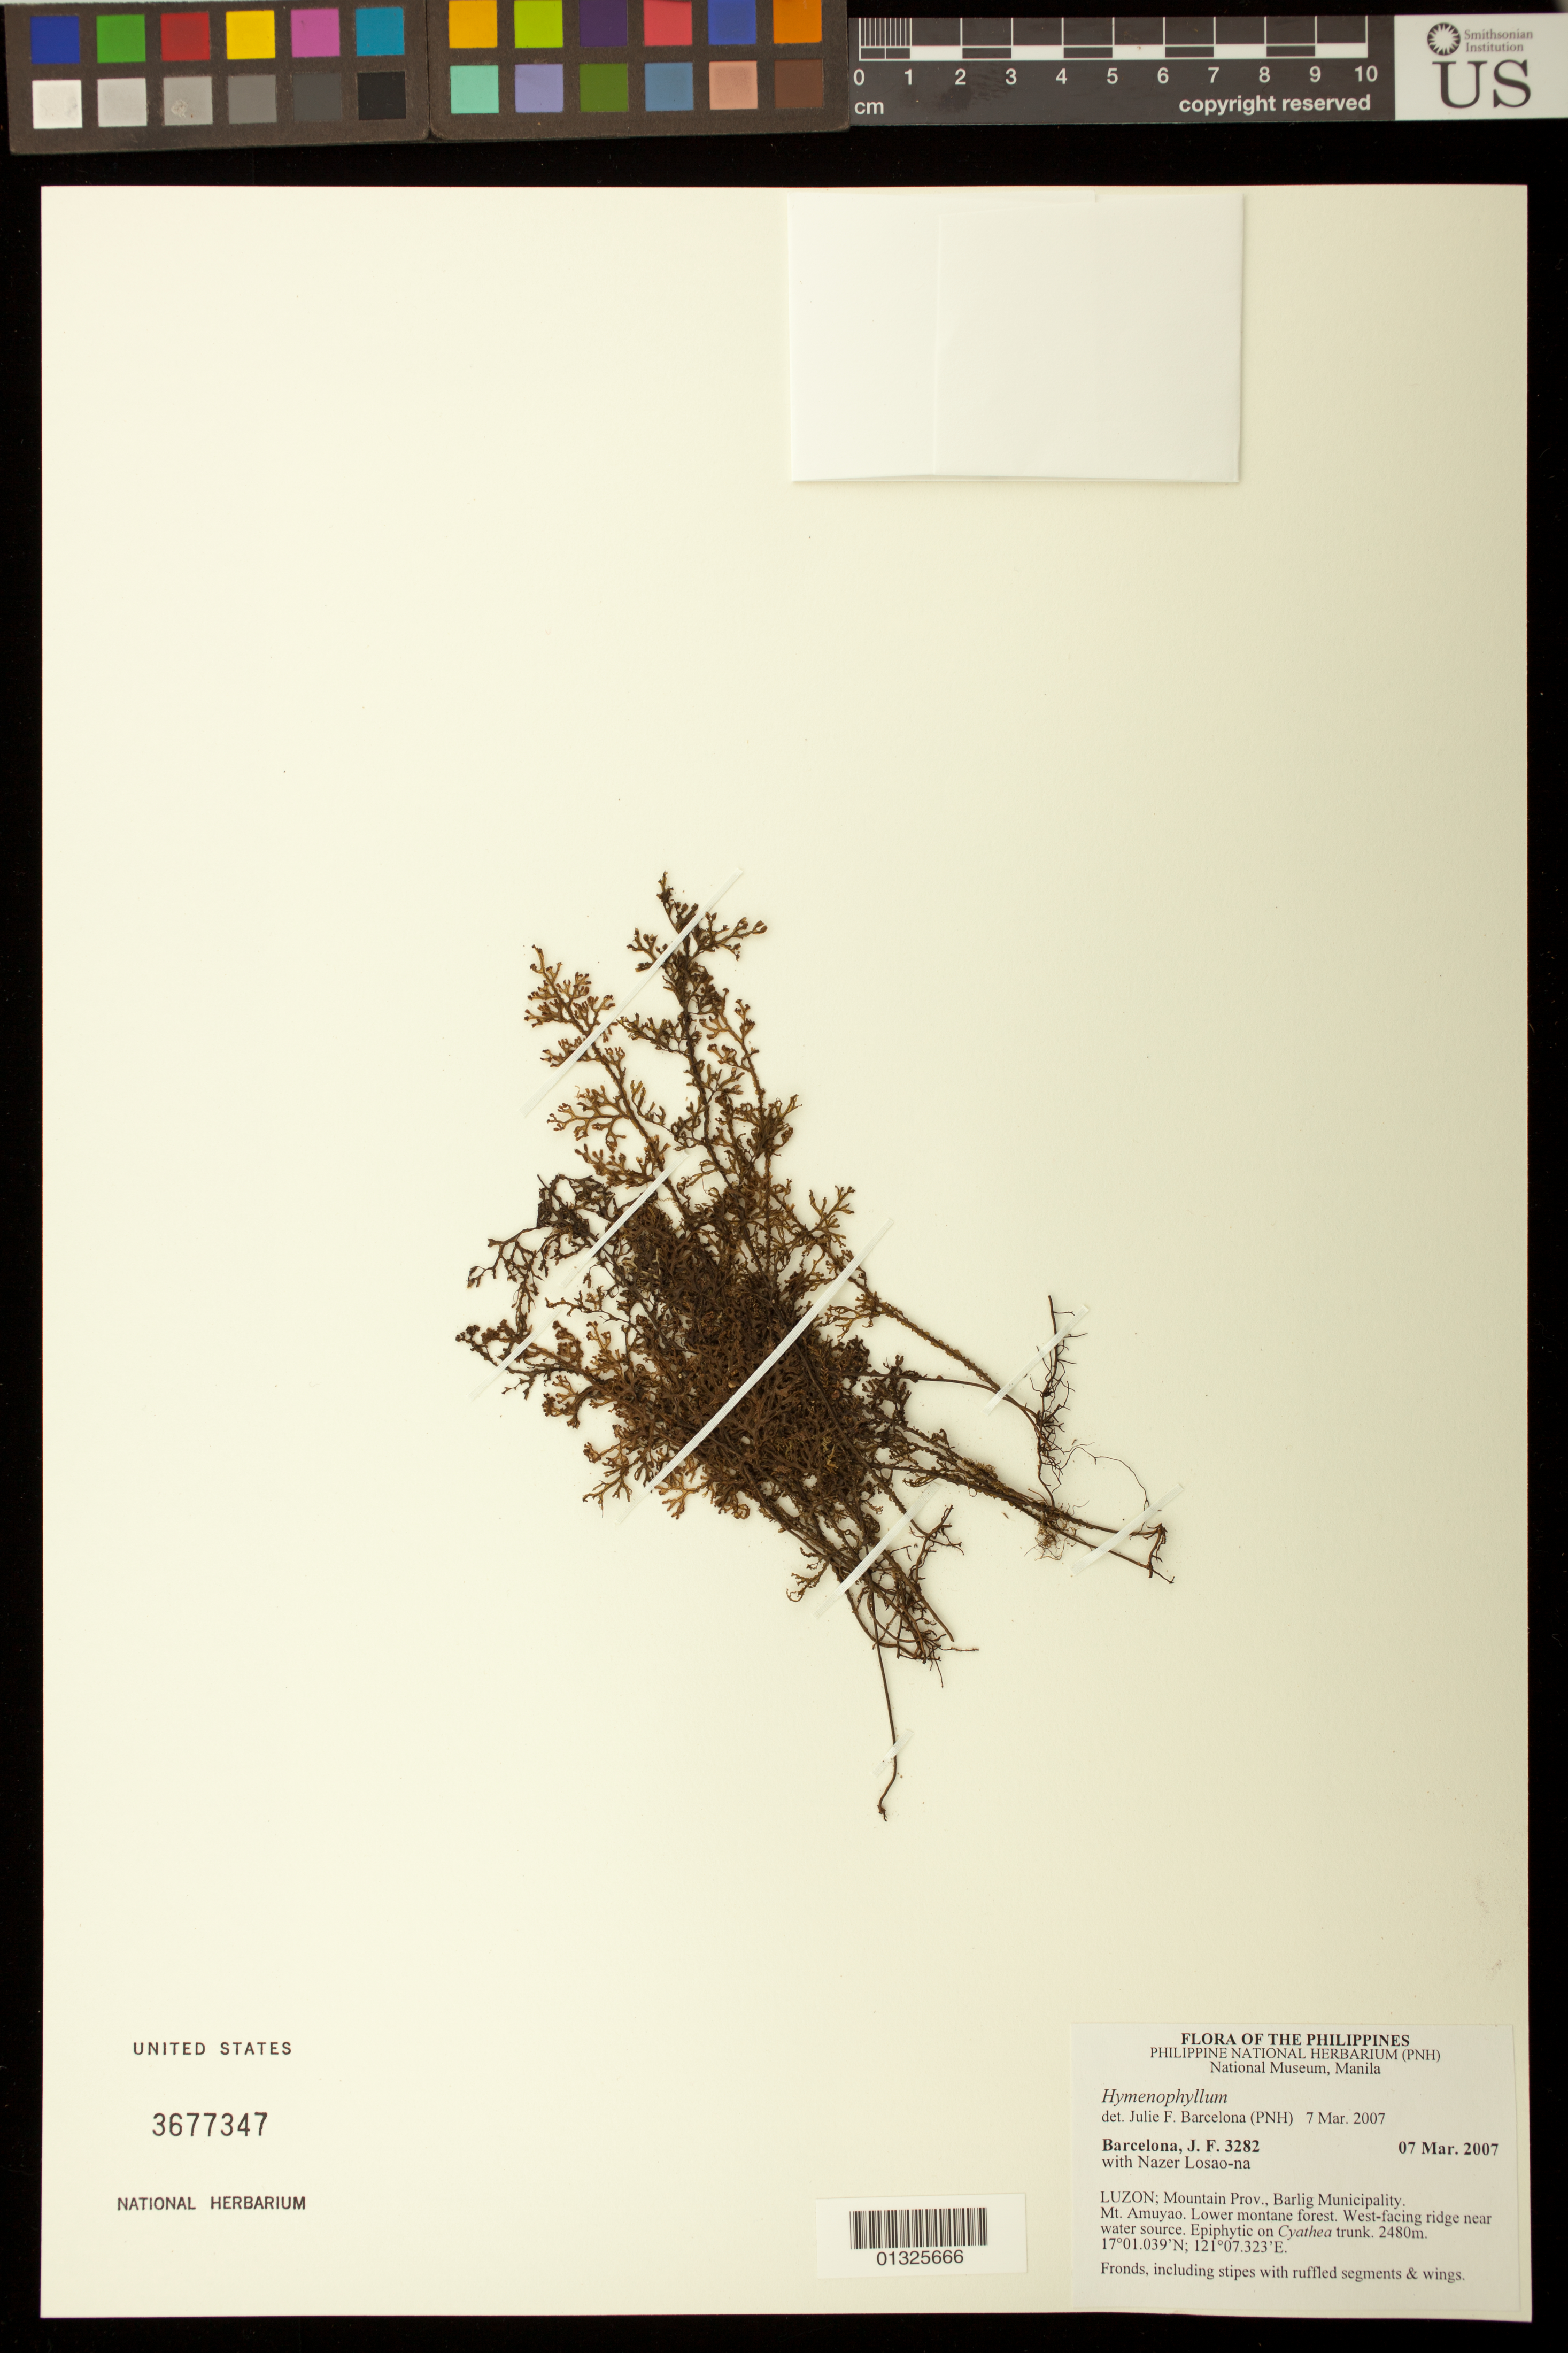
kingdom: Plantae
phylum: Tracheophyta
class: Polypodiopsida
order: Hymenophyllales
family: Hymenophyllaceae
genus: Hymenophyllum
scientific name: Hymenophyllum sp.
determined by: Barcelona, J. F.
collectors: J. F. Barcelona & N. Losao-na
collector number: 3282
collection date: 2007-03-07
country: Philippines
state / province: Cordillera (Administrative Region)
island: Luzon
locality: Luzon; Mountain Prov., Barlig Municipality, Mt. Amuyao.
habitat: Lower montane forest. West-facing ridge near water source.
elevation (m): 2480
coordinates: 17 01.039 N, 121 07.323 E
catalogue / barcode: US 3677347